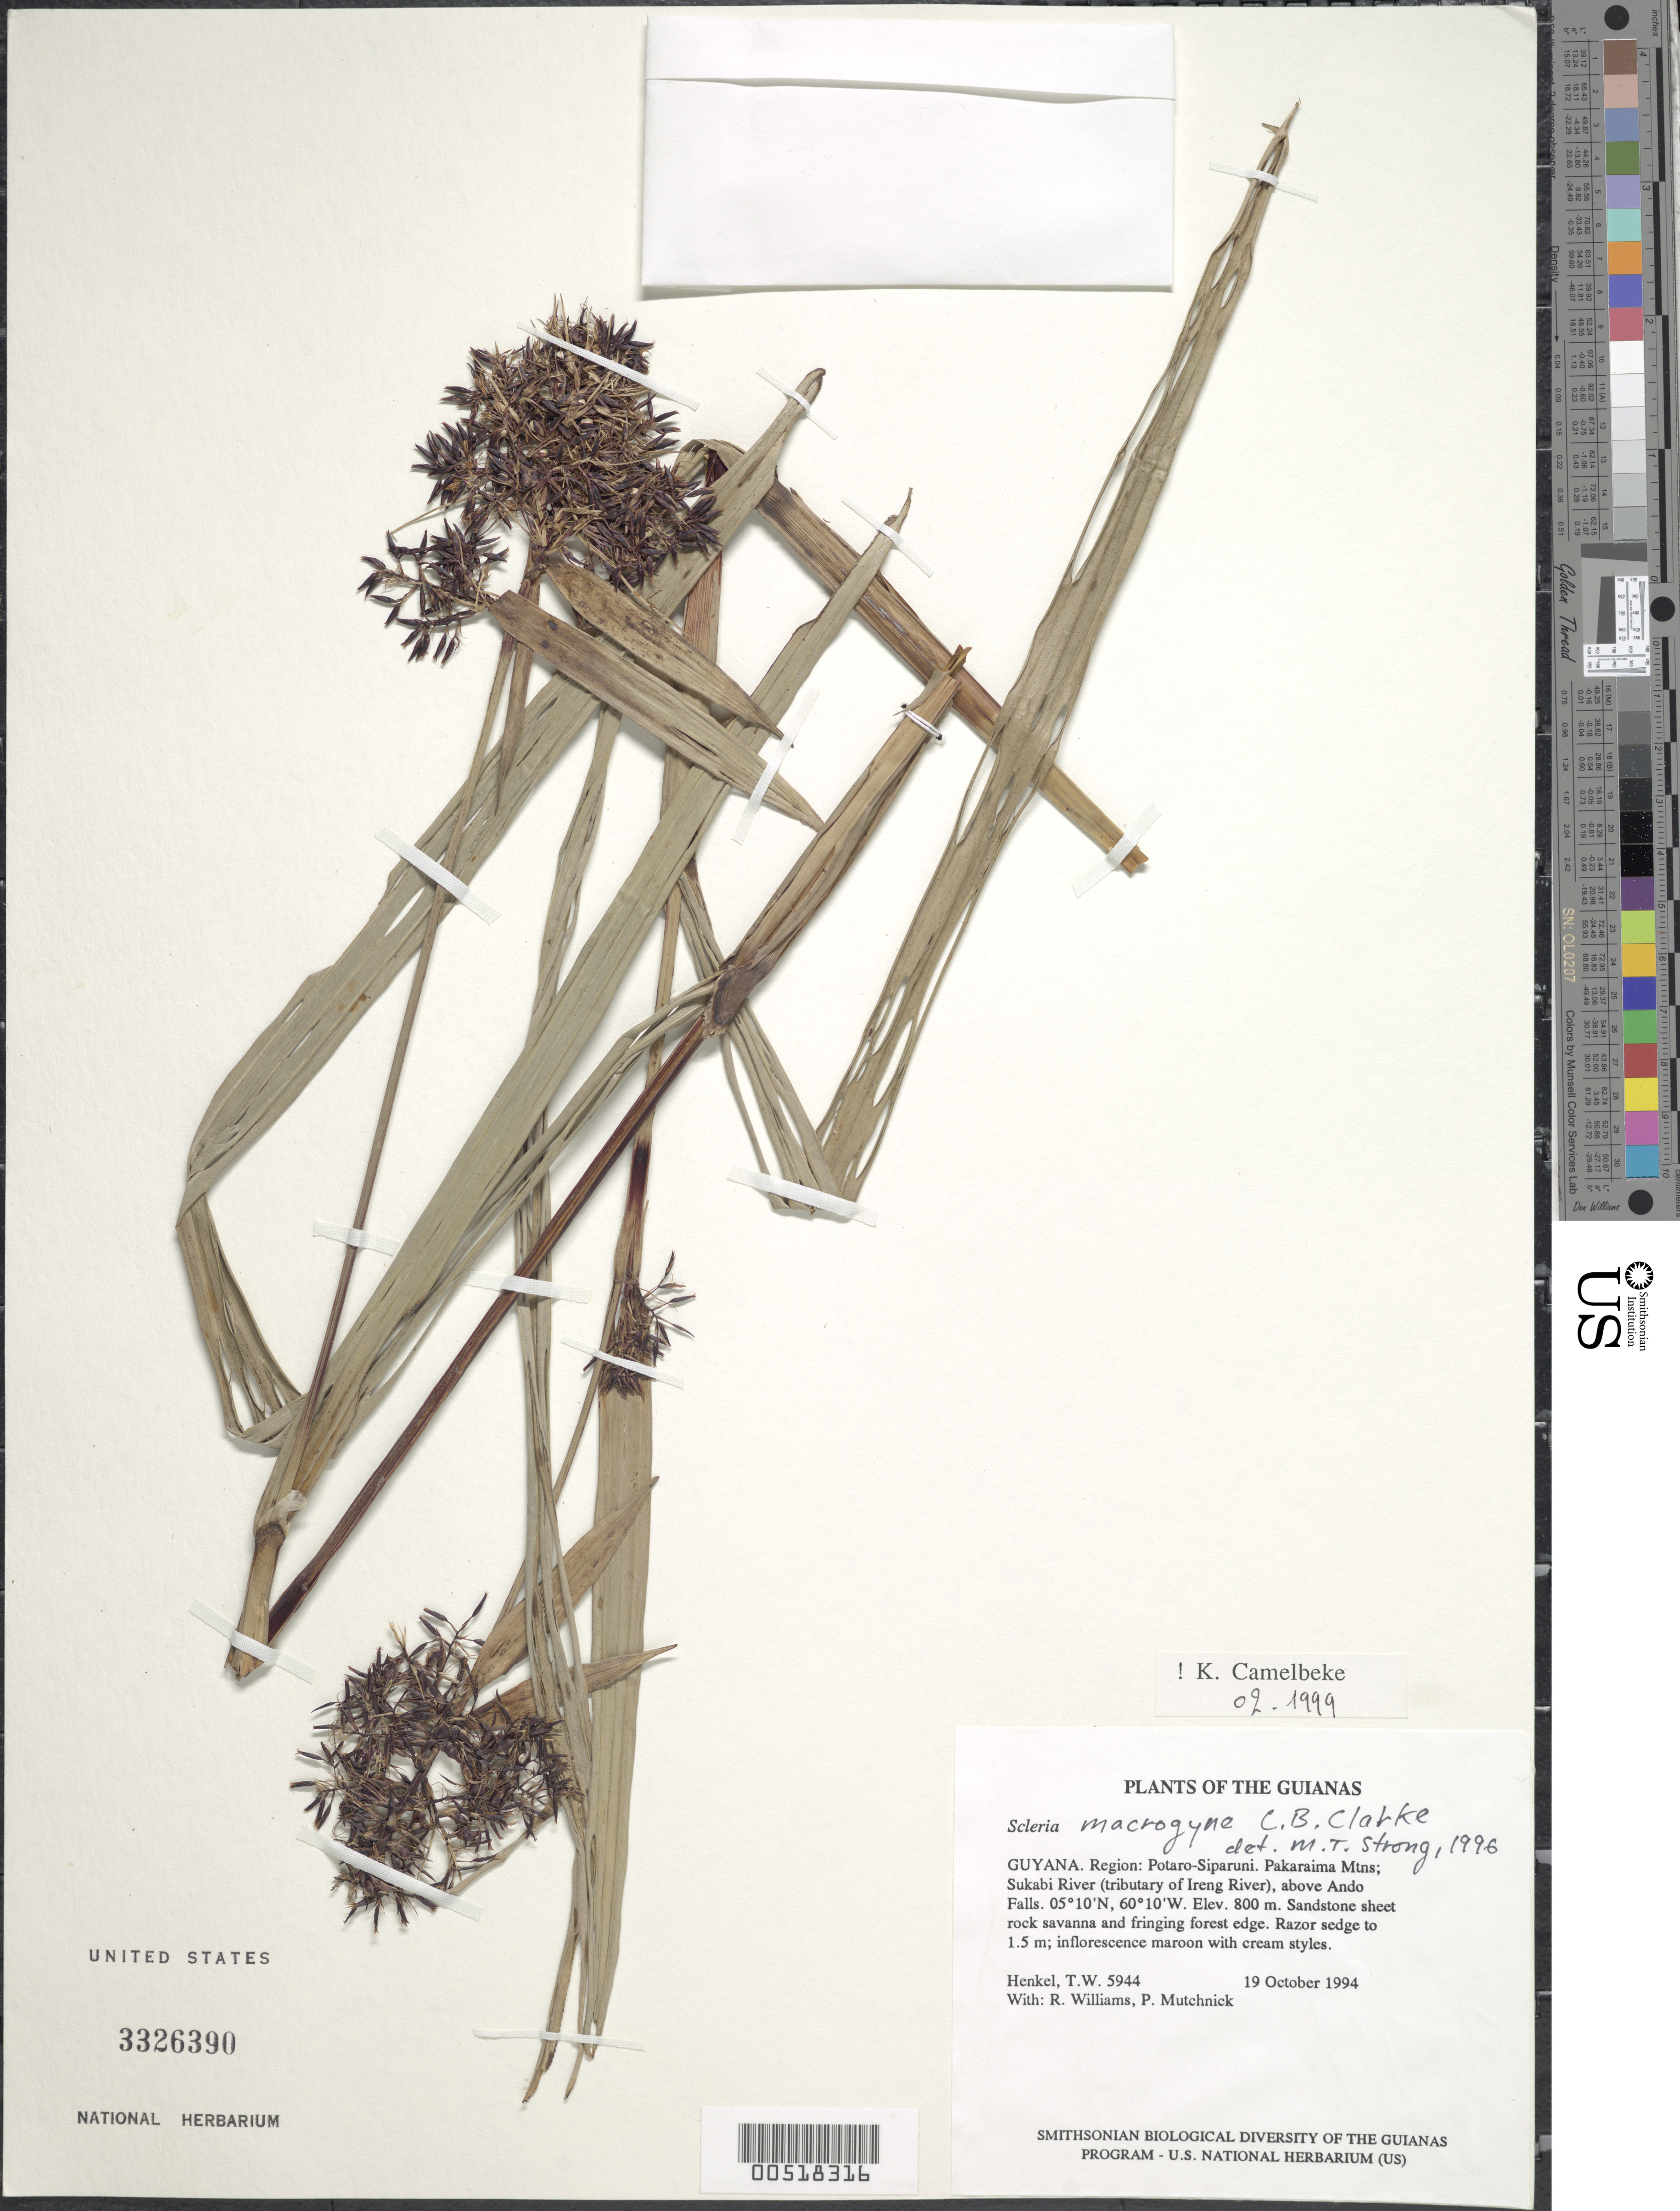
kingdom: Plantae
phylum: Tracheophyta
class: Liliopsida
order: Poales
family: Cyperaceae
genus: Scleria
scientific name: Scleria macrogyne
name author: C.B. Clarke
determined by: Camelbeke, K.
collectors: T. Henkel, R. Williams & P. Mutchnick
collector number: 5944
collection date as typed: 19 October 1994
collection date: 1994-10-19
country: Guyana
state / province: Potaro-Siparuni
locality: Pakaraima Mts; Sukabi R. (tributary of Ireng), above Ando Falls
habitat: Sandstone sheet rock savanna and fringing forest edge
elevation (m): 800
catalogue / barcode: US 3326390